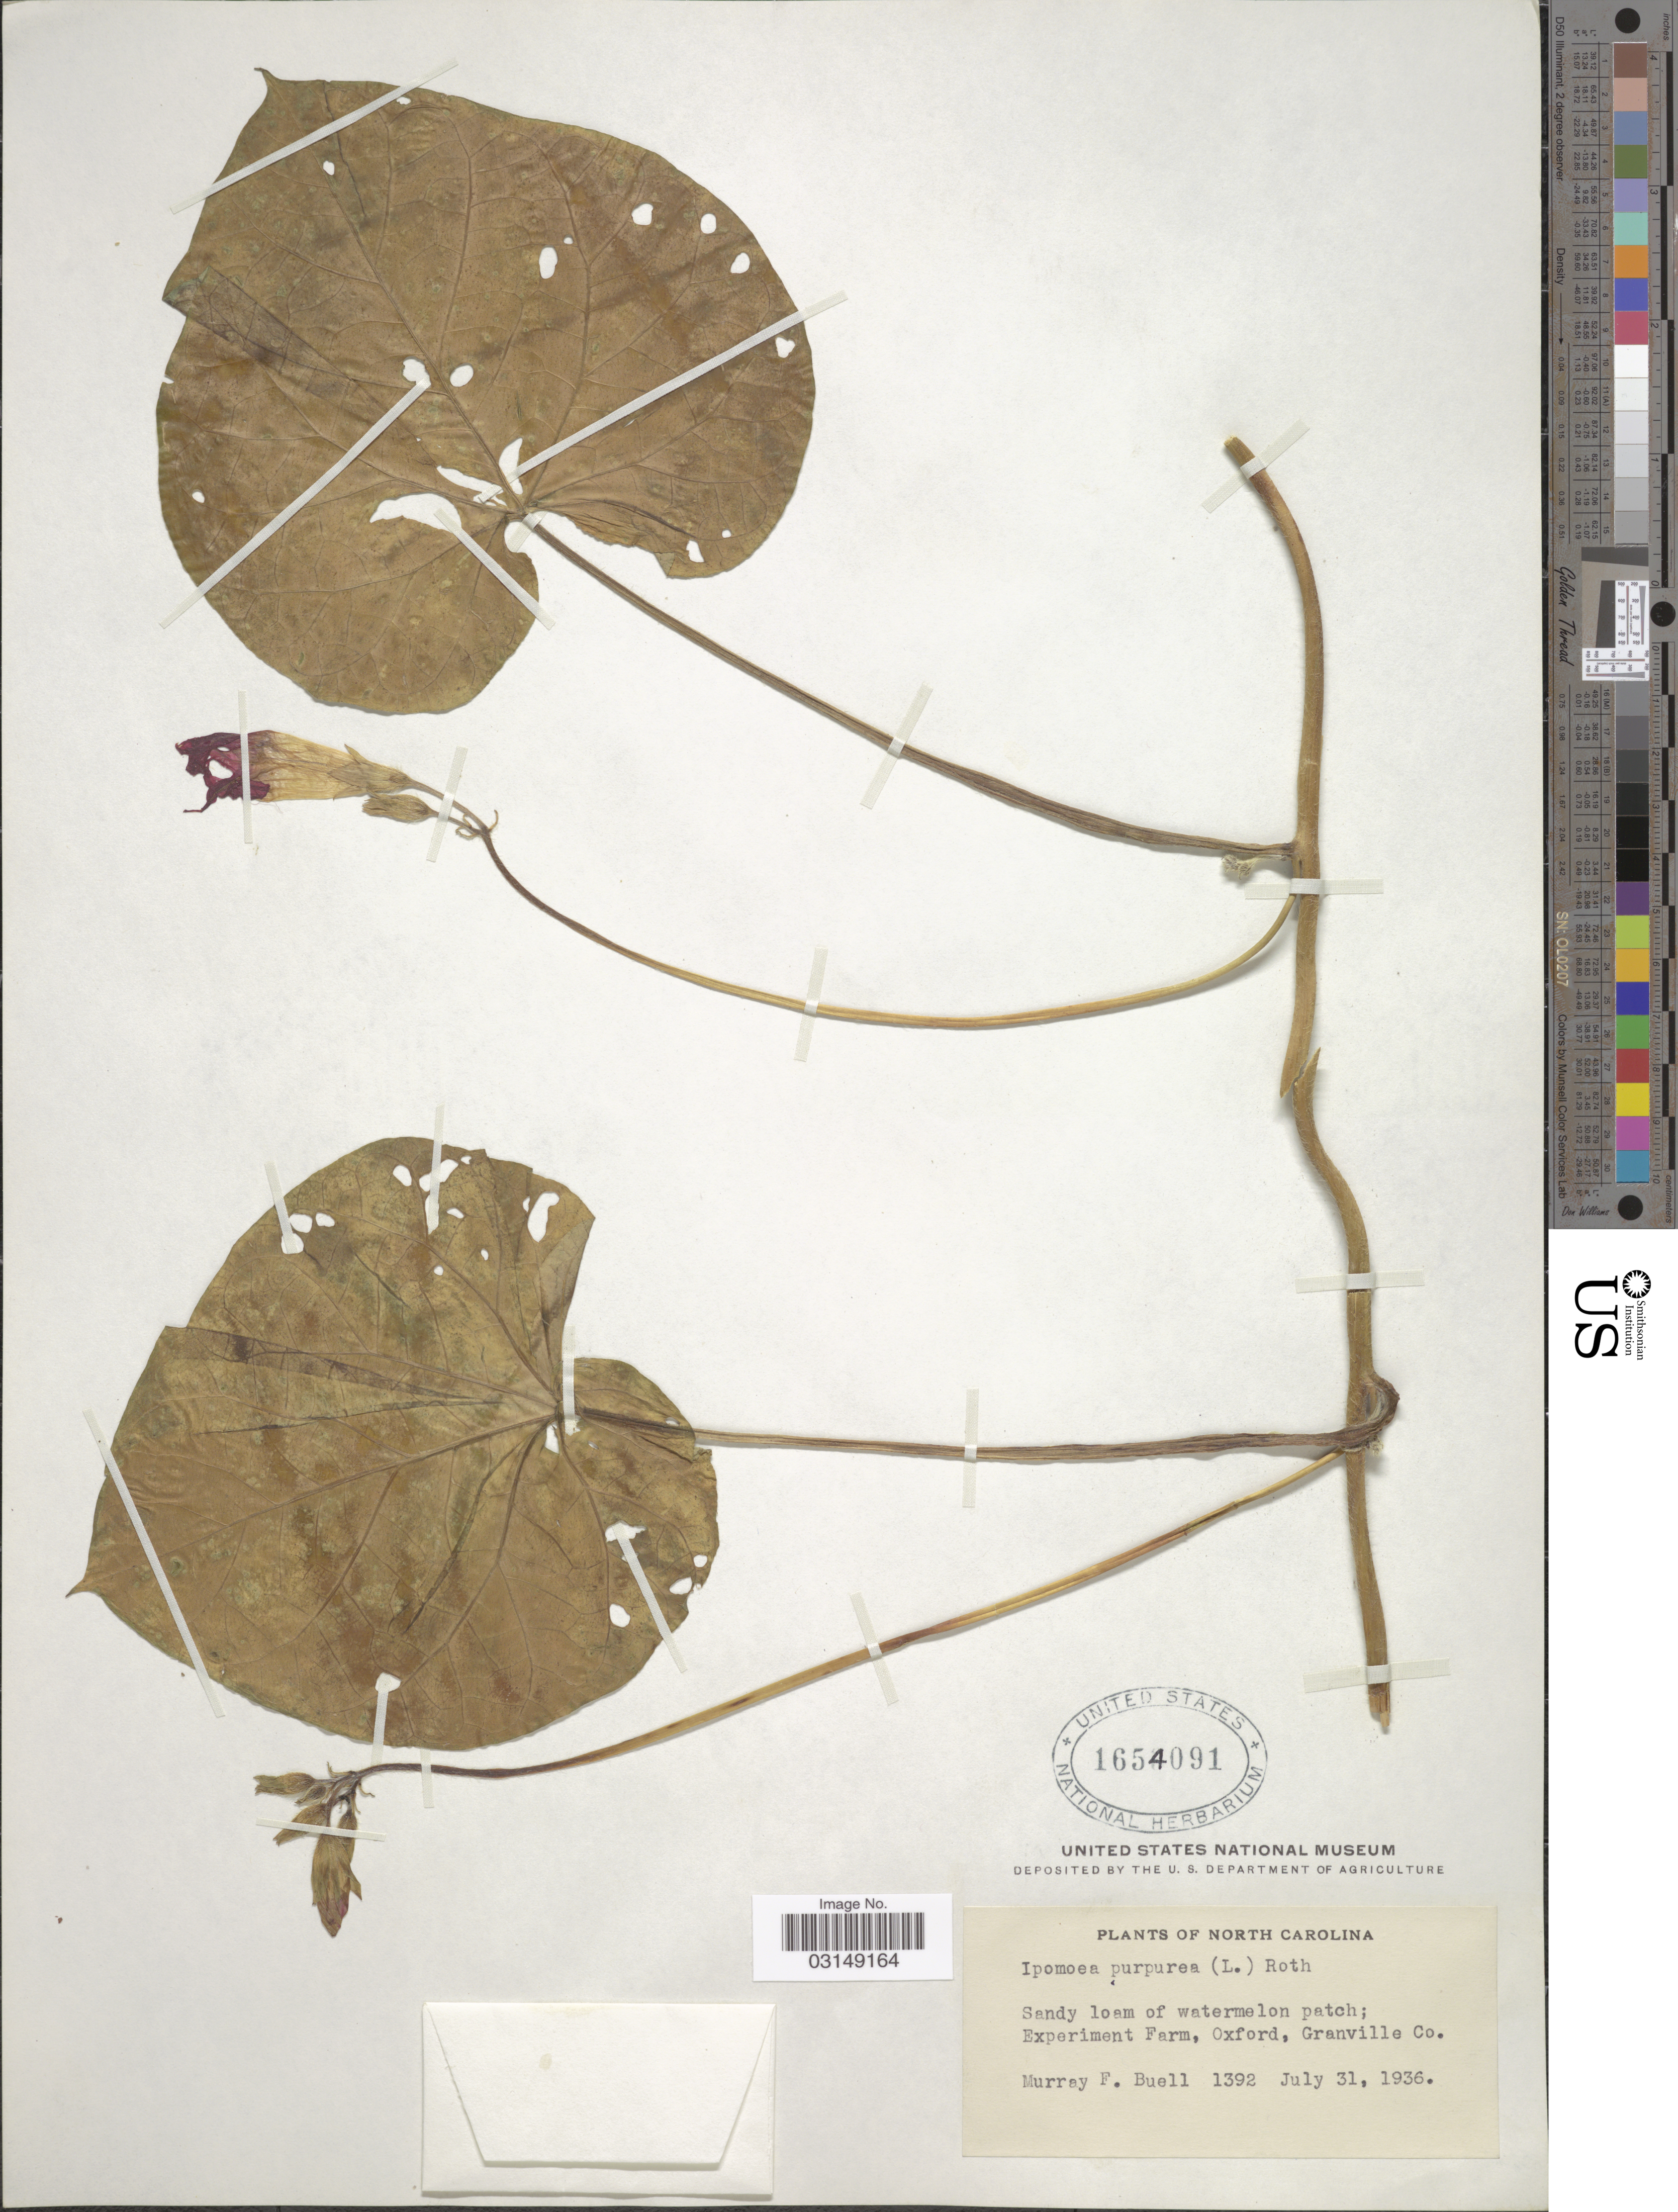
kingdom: Plantae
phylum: Tracheophyta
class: Magnoliopsida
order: Solanales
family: Convolvulaceae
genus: Ipomoea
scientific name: Ipomoea purpurea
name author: (L.) Roth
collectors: M. Buell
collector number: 1392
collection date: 1936-07-31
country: United States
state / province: North Carolina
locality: Experiment Farm, Oxford, Granville Co.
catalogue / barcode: US 1654091